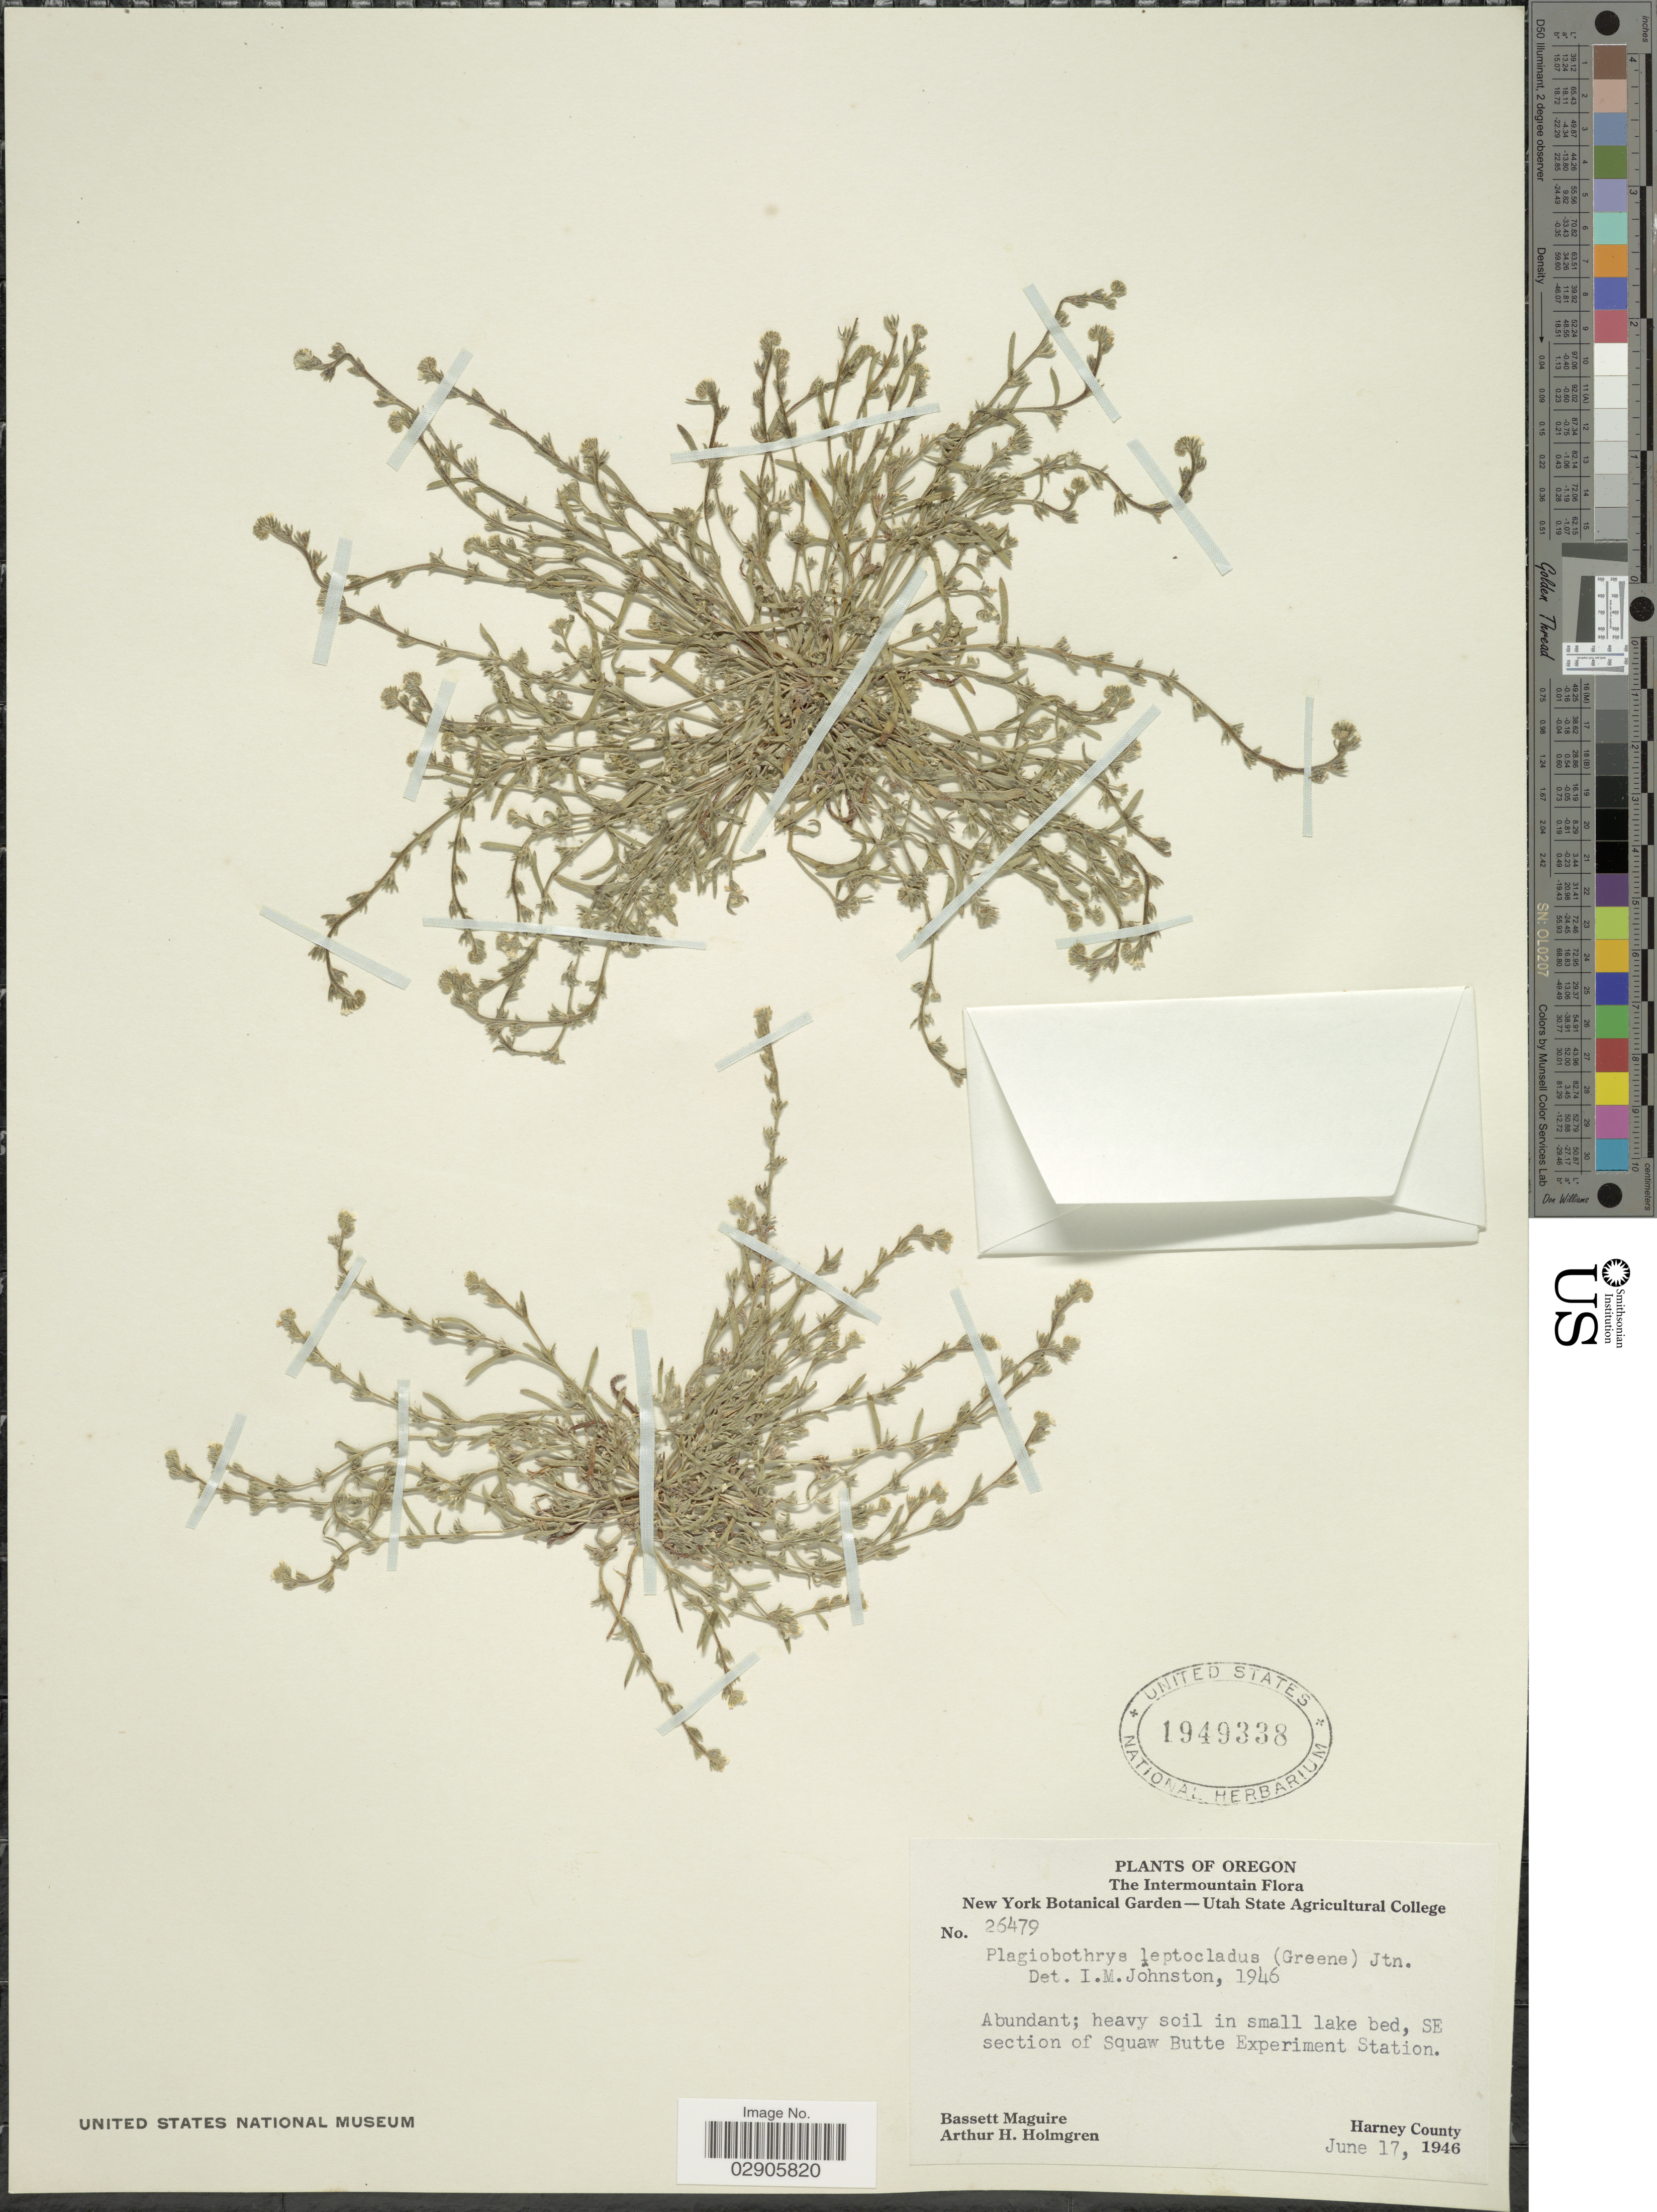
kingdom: Plantae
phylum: Tracheophyta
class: Magnoliopsida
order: Boraginales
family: Boraginaceae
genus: Plagiobothrys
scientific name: Plagiobothrys leptocladus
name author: (Greene) I.M. Johnst.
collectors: B. Maguire & A. H. Holmgren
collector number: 26479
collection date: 1946-06-17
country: United States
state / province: Oregon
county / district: Harney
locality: The Intermountain. Heavy soil in small lake bed, SE section of Squaw Butte Experiment Station. Harney County.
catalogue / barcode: US 1949338